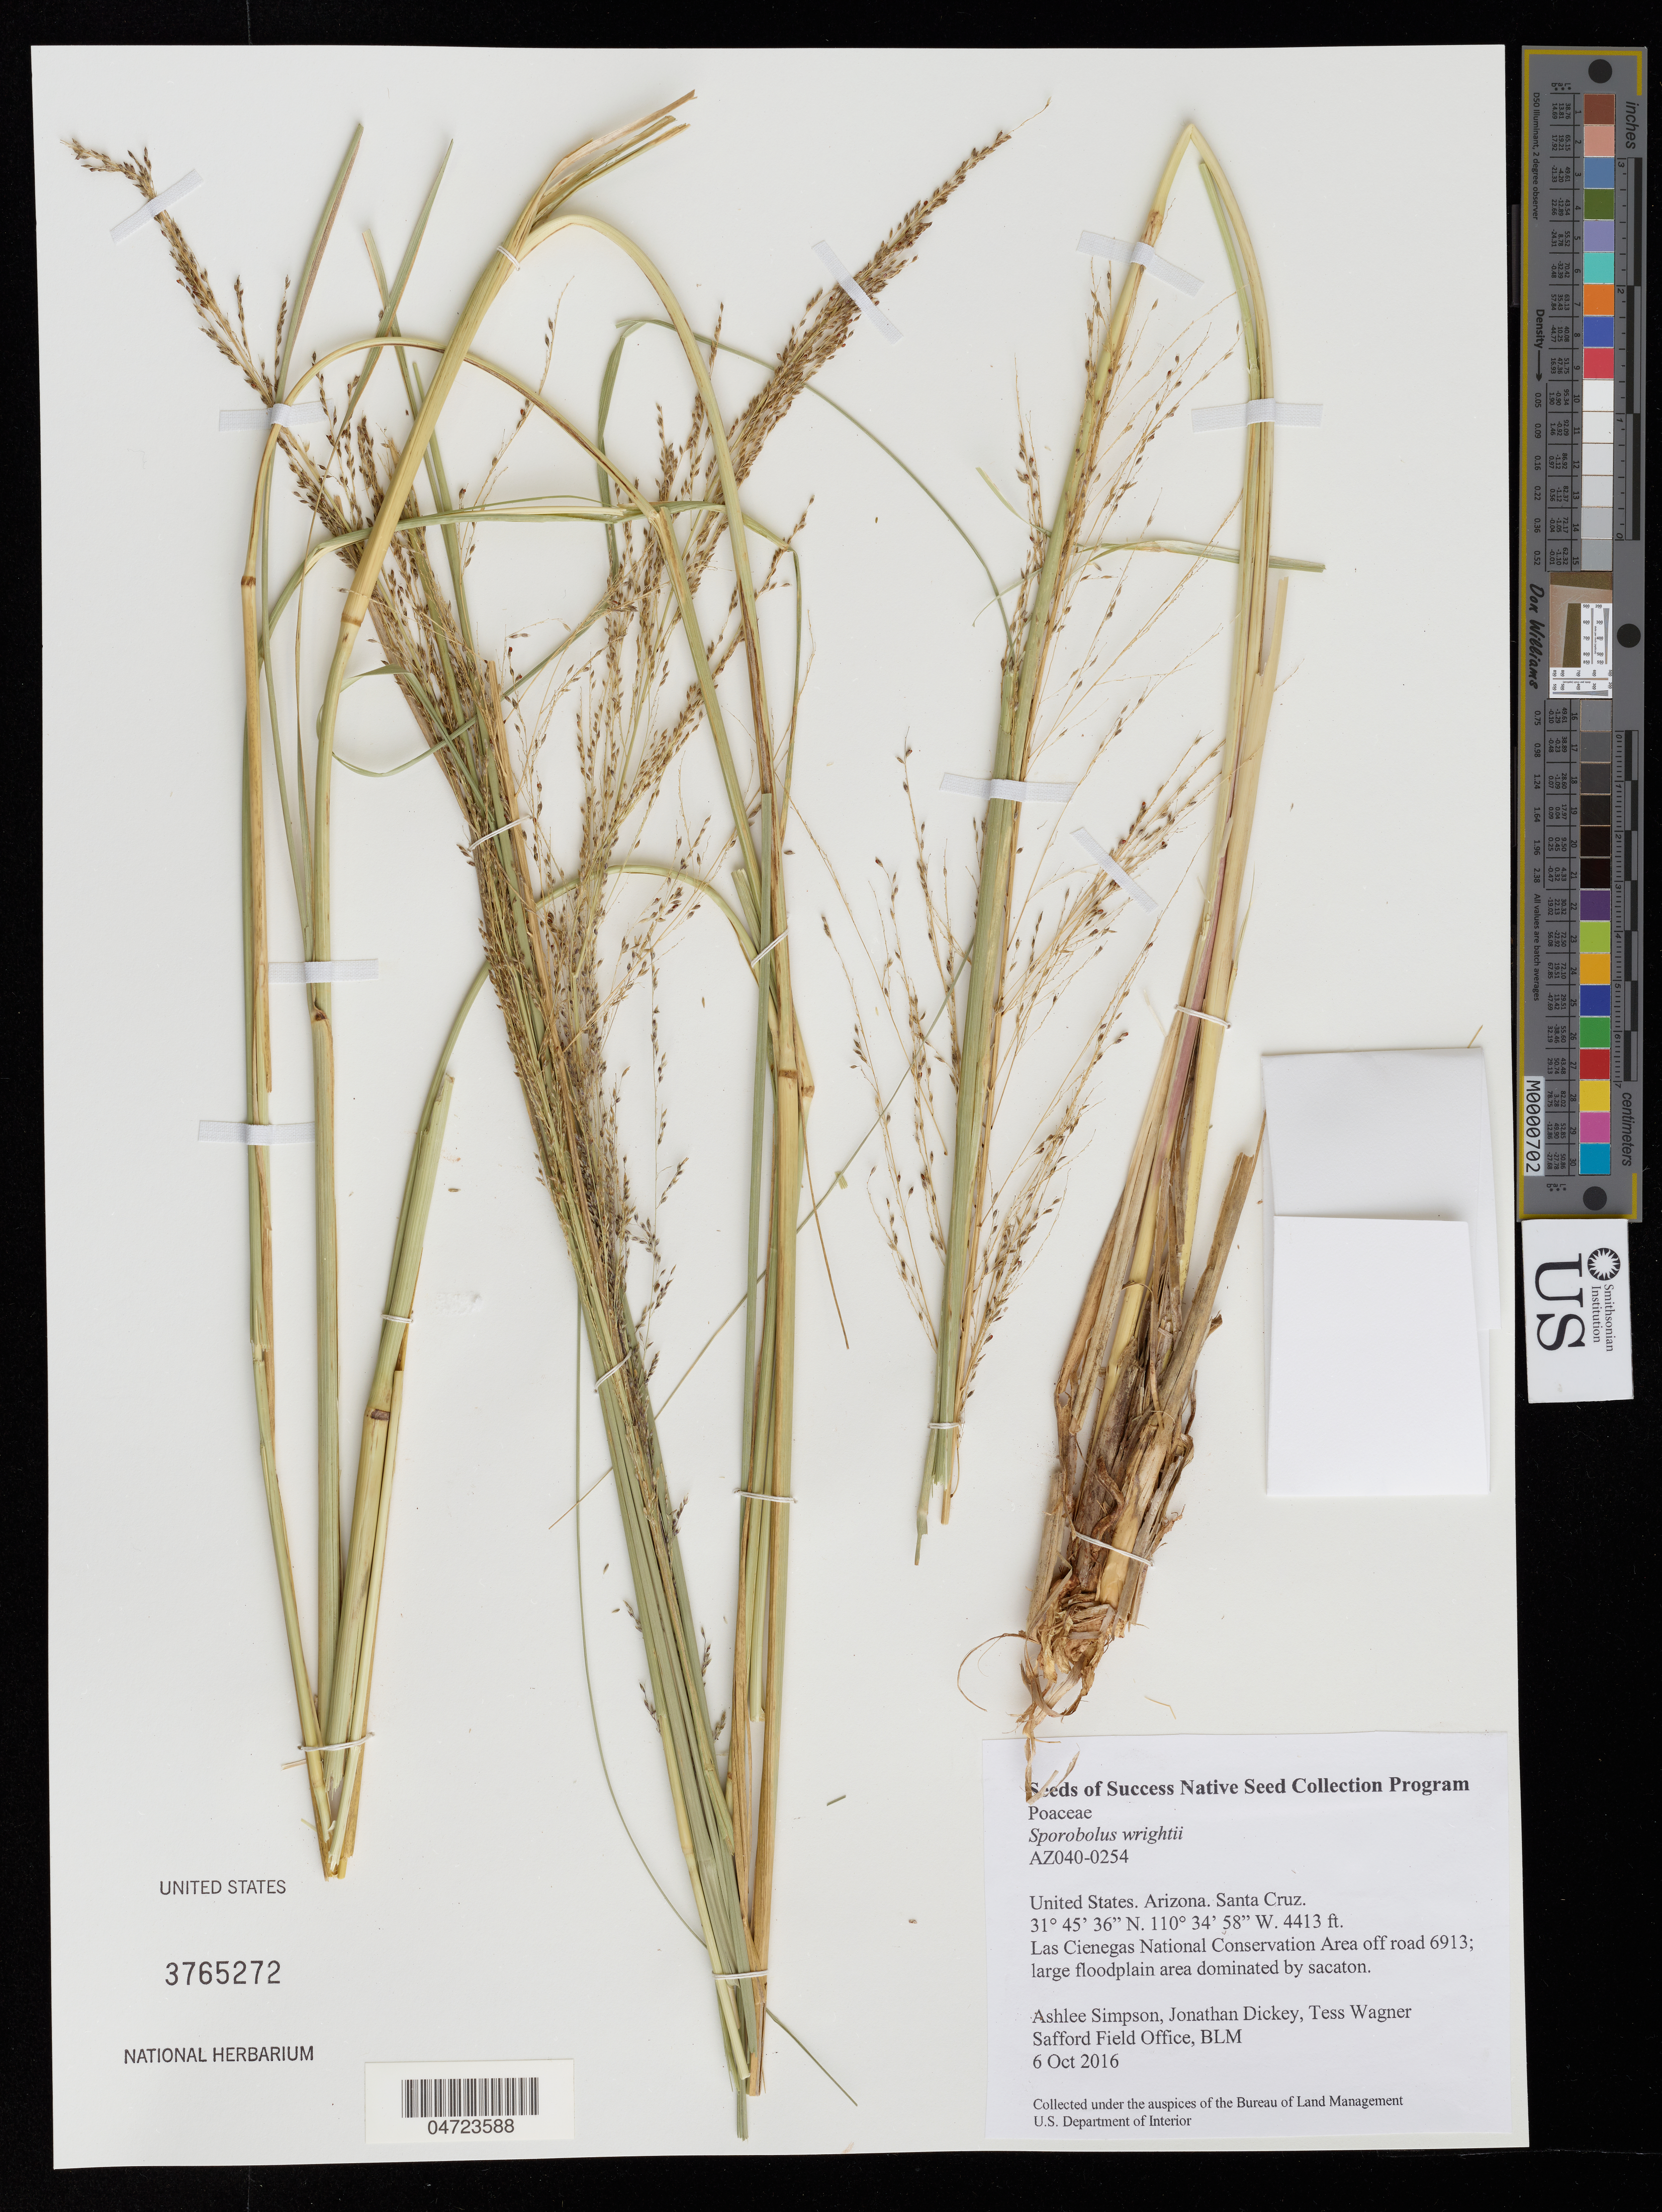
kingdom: Plantae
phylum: Tracheophyta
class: Liliopsida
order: Poales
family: Poaceae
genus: Sporobolus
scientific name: Sporobolus wrightii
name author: Munro ex Scribn.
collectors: A. Simpson, J. Dickey & T. Wagner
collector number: AZ040-0254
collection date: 2016-10-06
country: United States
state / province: Arizona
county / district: Santa Cruz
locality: Santa Cruz. Las Cienegas National Conservation Area off road 6913.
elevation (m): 1345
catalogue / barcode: US 3765272